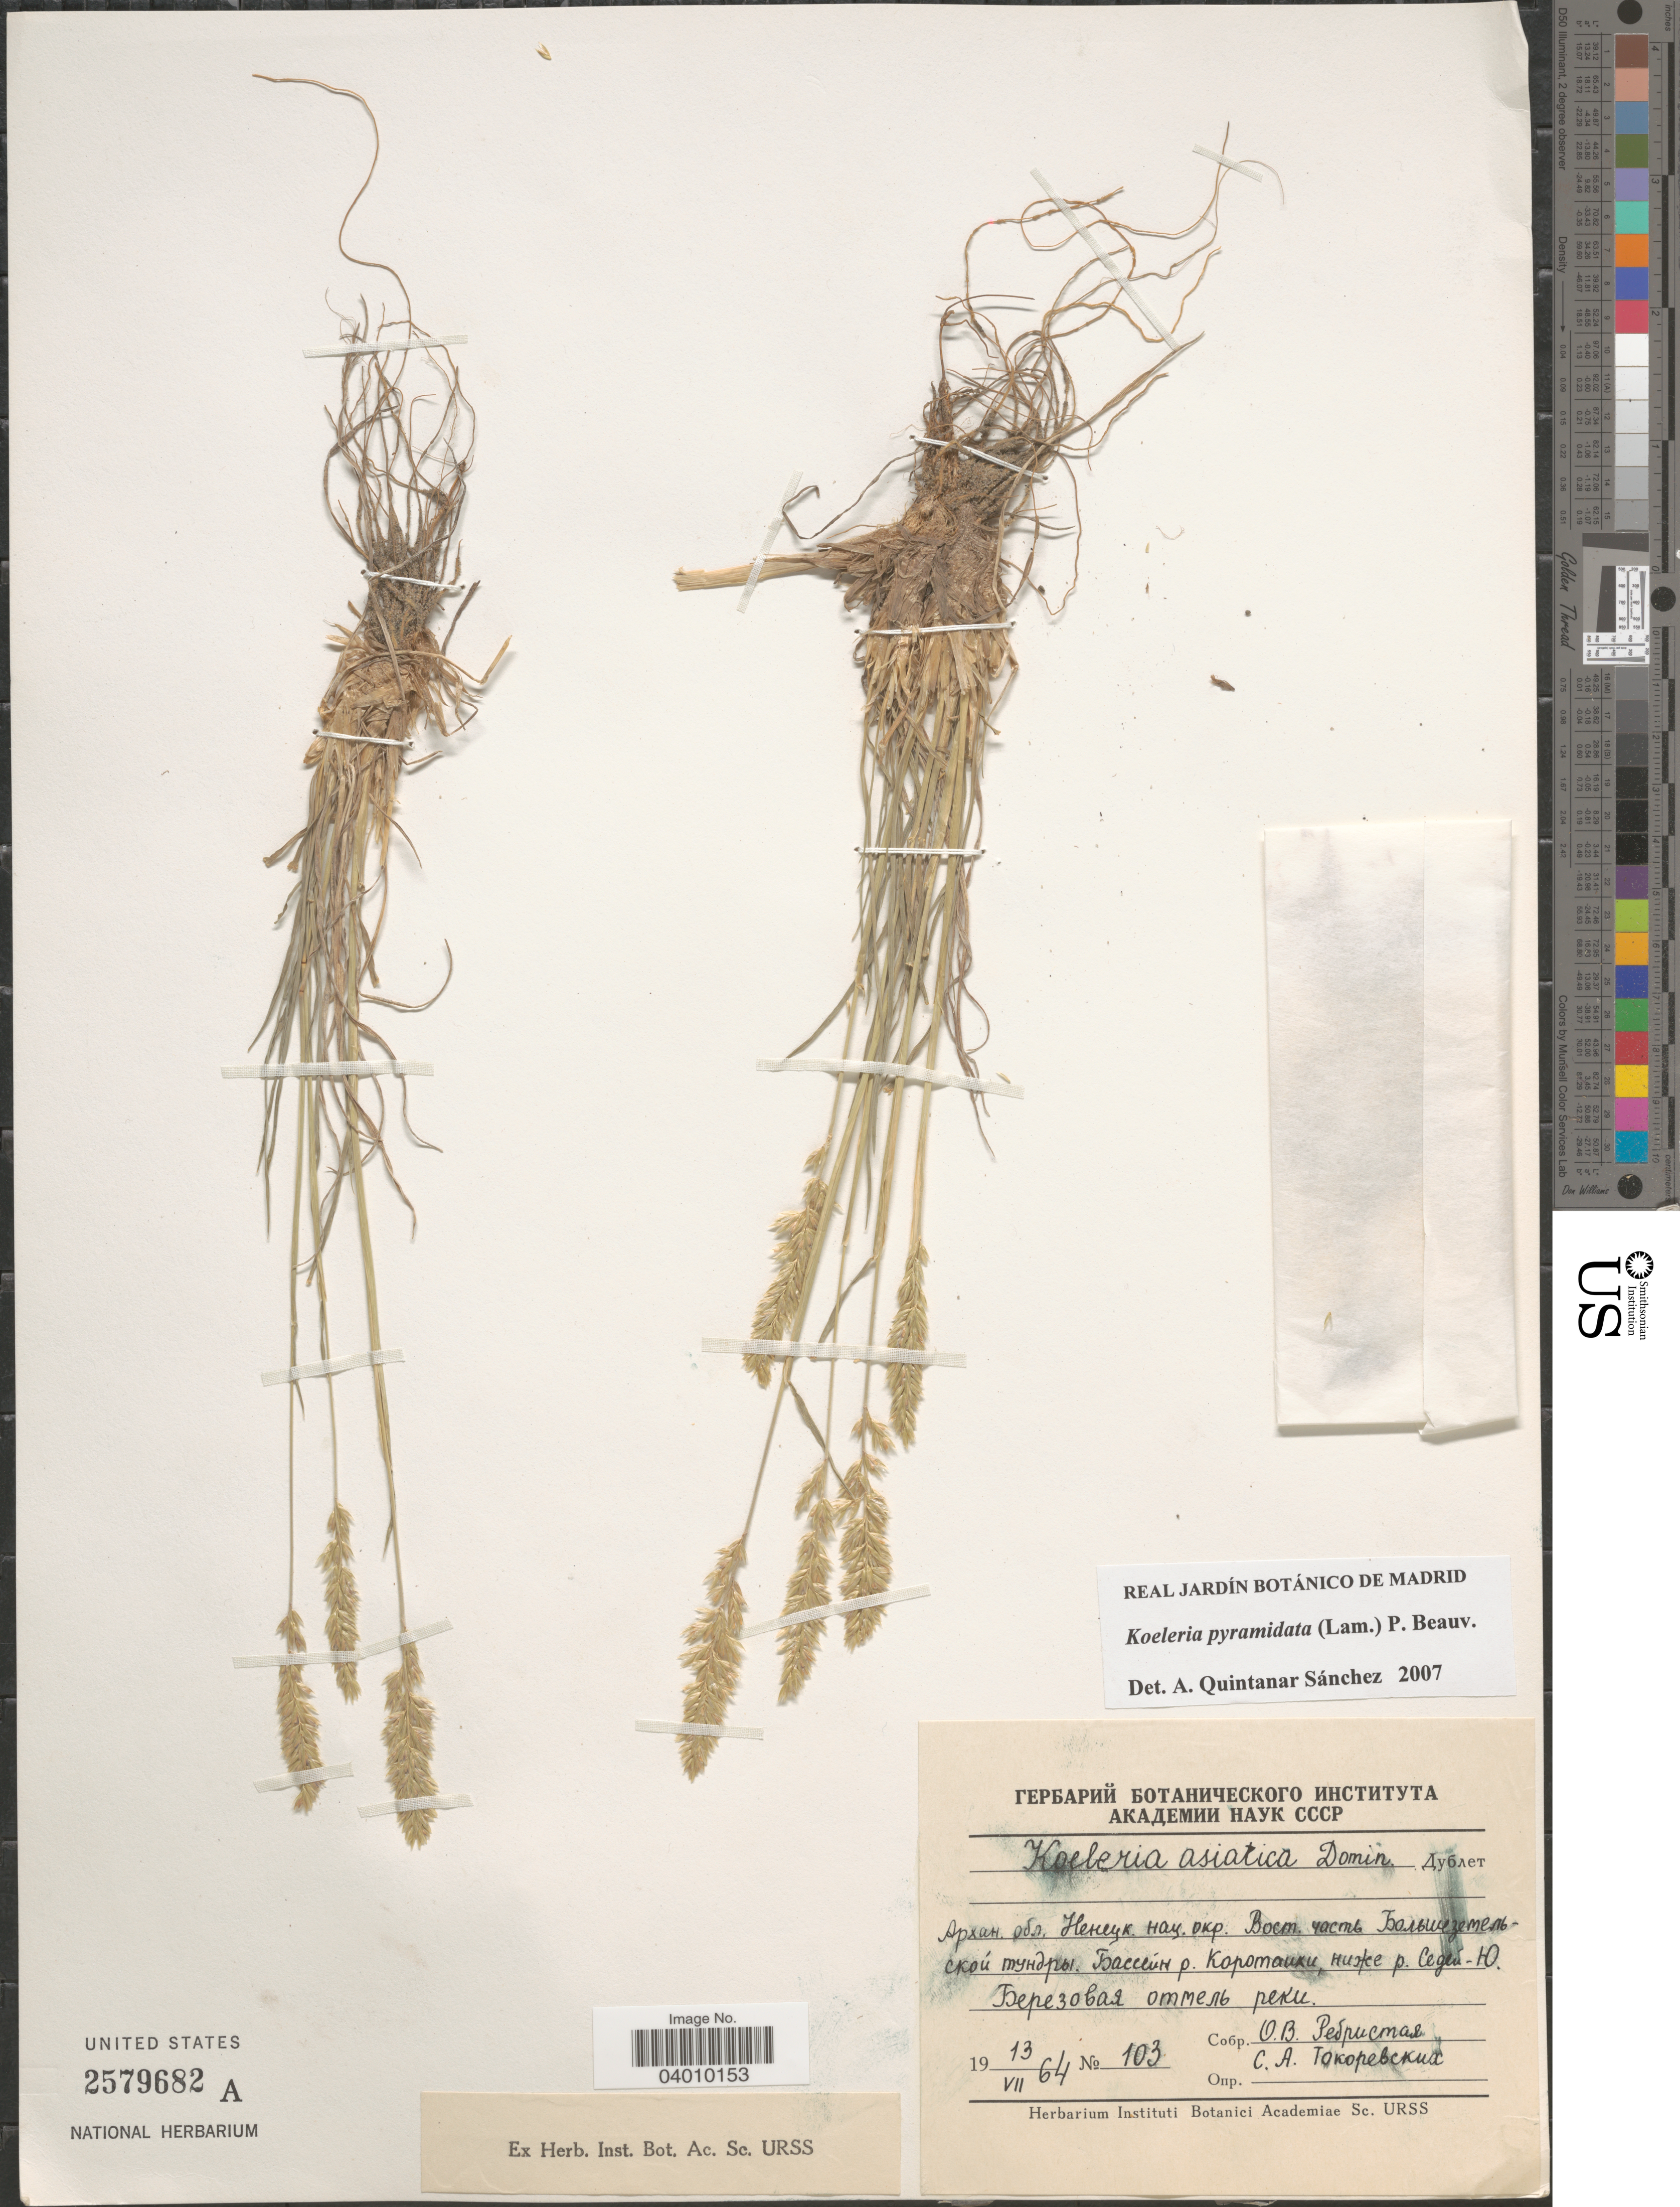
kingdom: Plantae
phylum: Tracheophyta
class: Liliopsida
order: Poales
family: Poaceae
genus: Koeleria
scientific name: Koeleria pyramidata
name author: (Lam.) P. Beauv.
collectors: O. Rebristaya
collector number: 103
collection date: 1964-07-13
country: Russian Federation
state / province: Arkhangelsk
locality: Nenets Autonomous Okrug, basin of river Korotaikha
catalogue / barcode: US 2579682A